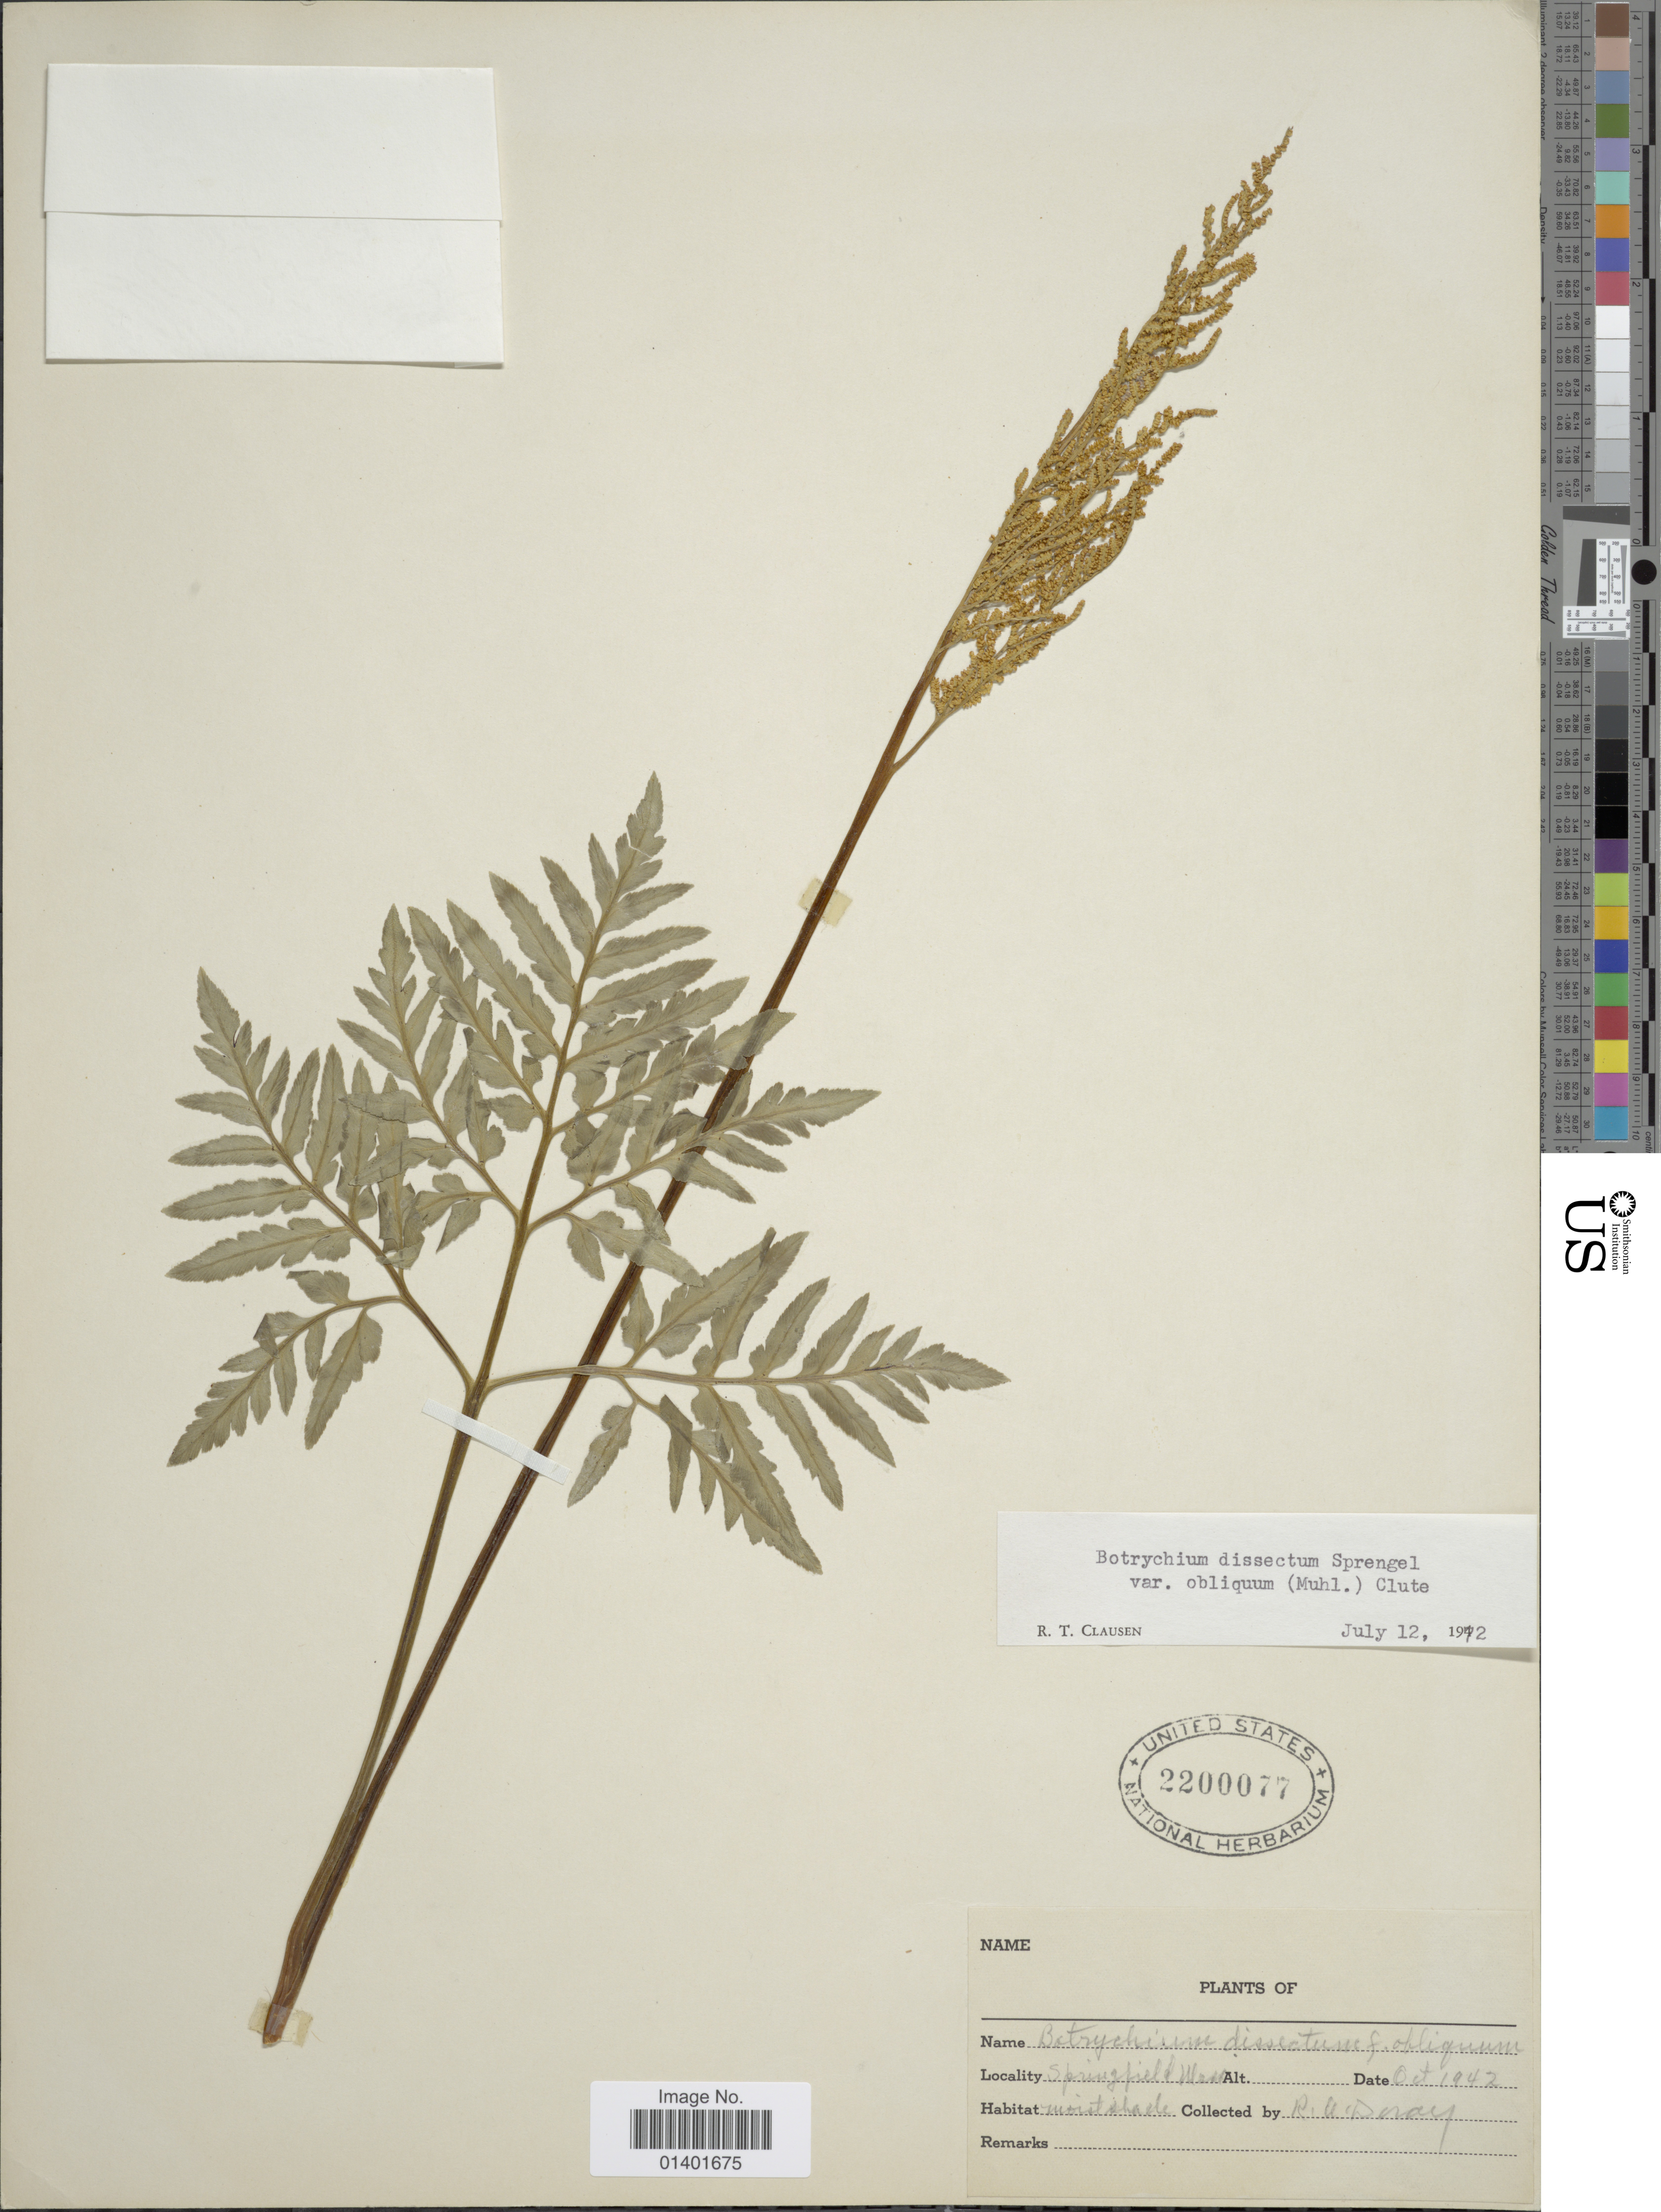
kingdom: Plantae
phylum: Tracheophyta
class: Polypodiopsida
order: Ophioglossales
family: Ophioglossaceae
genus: Botrychium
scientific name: Botrychium dissectum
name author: Spreng.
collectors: R. Doray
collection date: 1942-10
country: United States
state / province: Massachusetts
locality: Springfield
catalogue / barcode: US 2200077